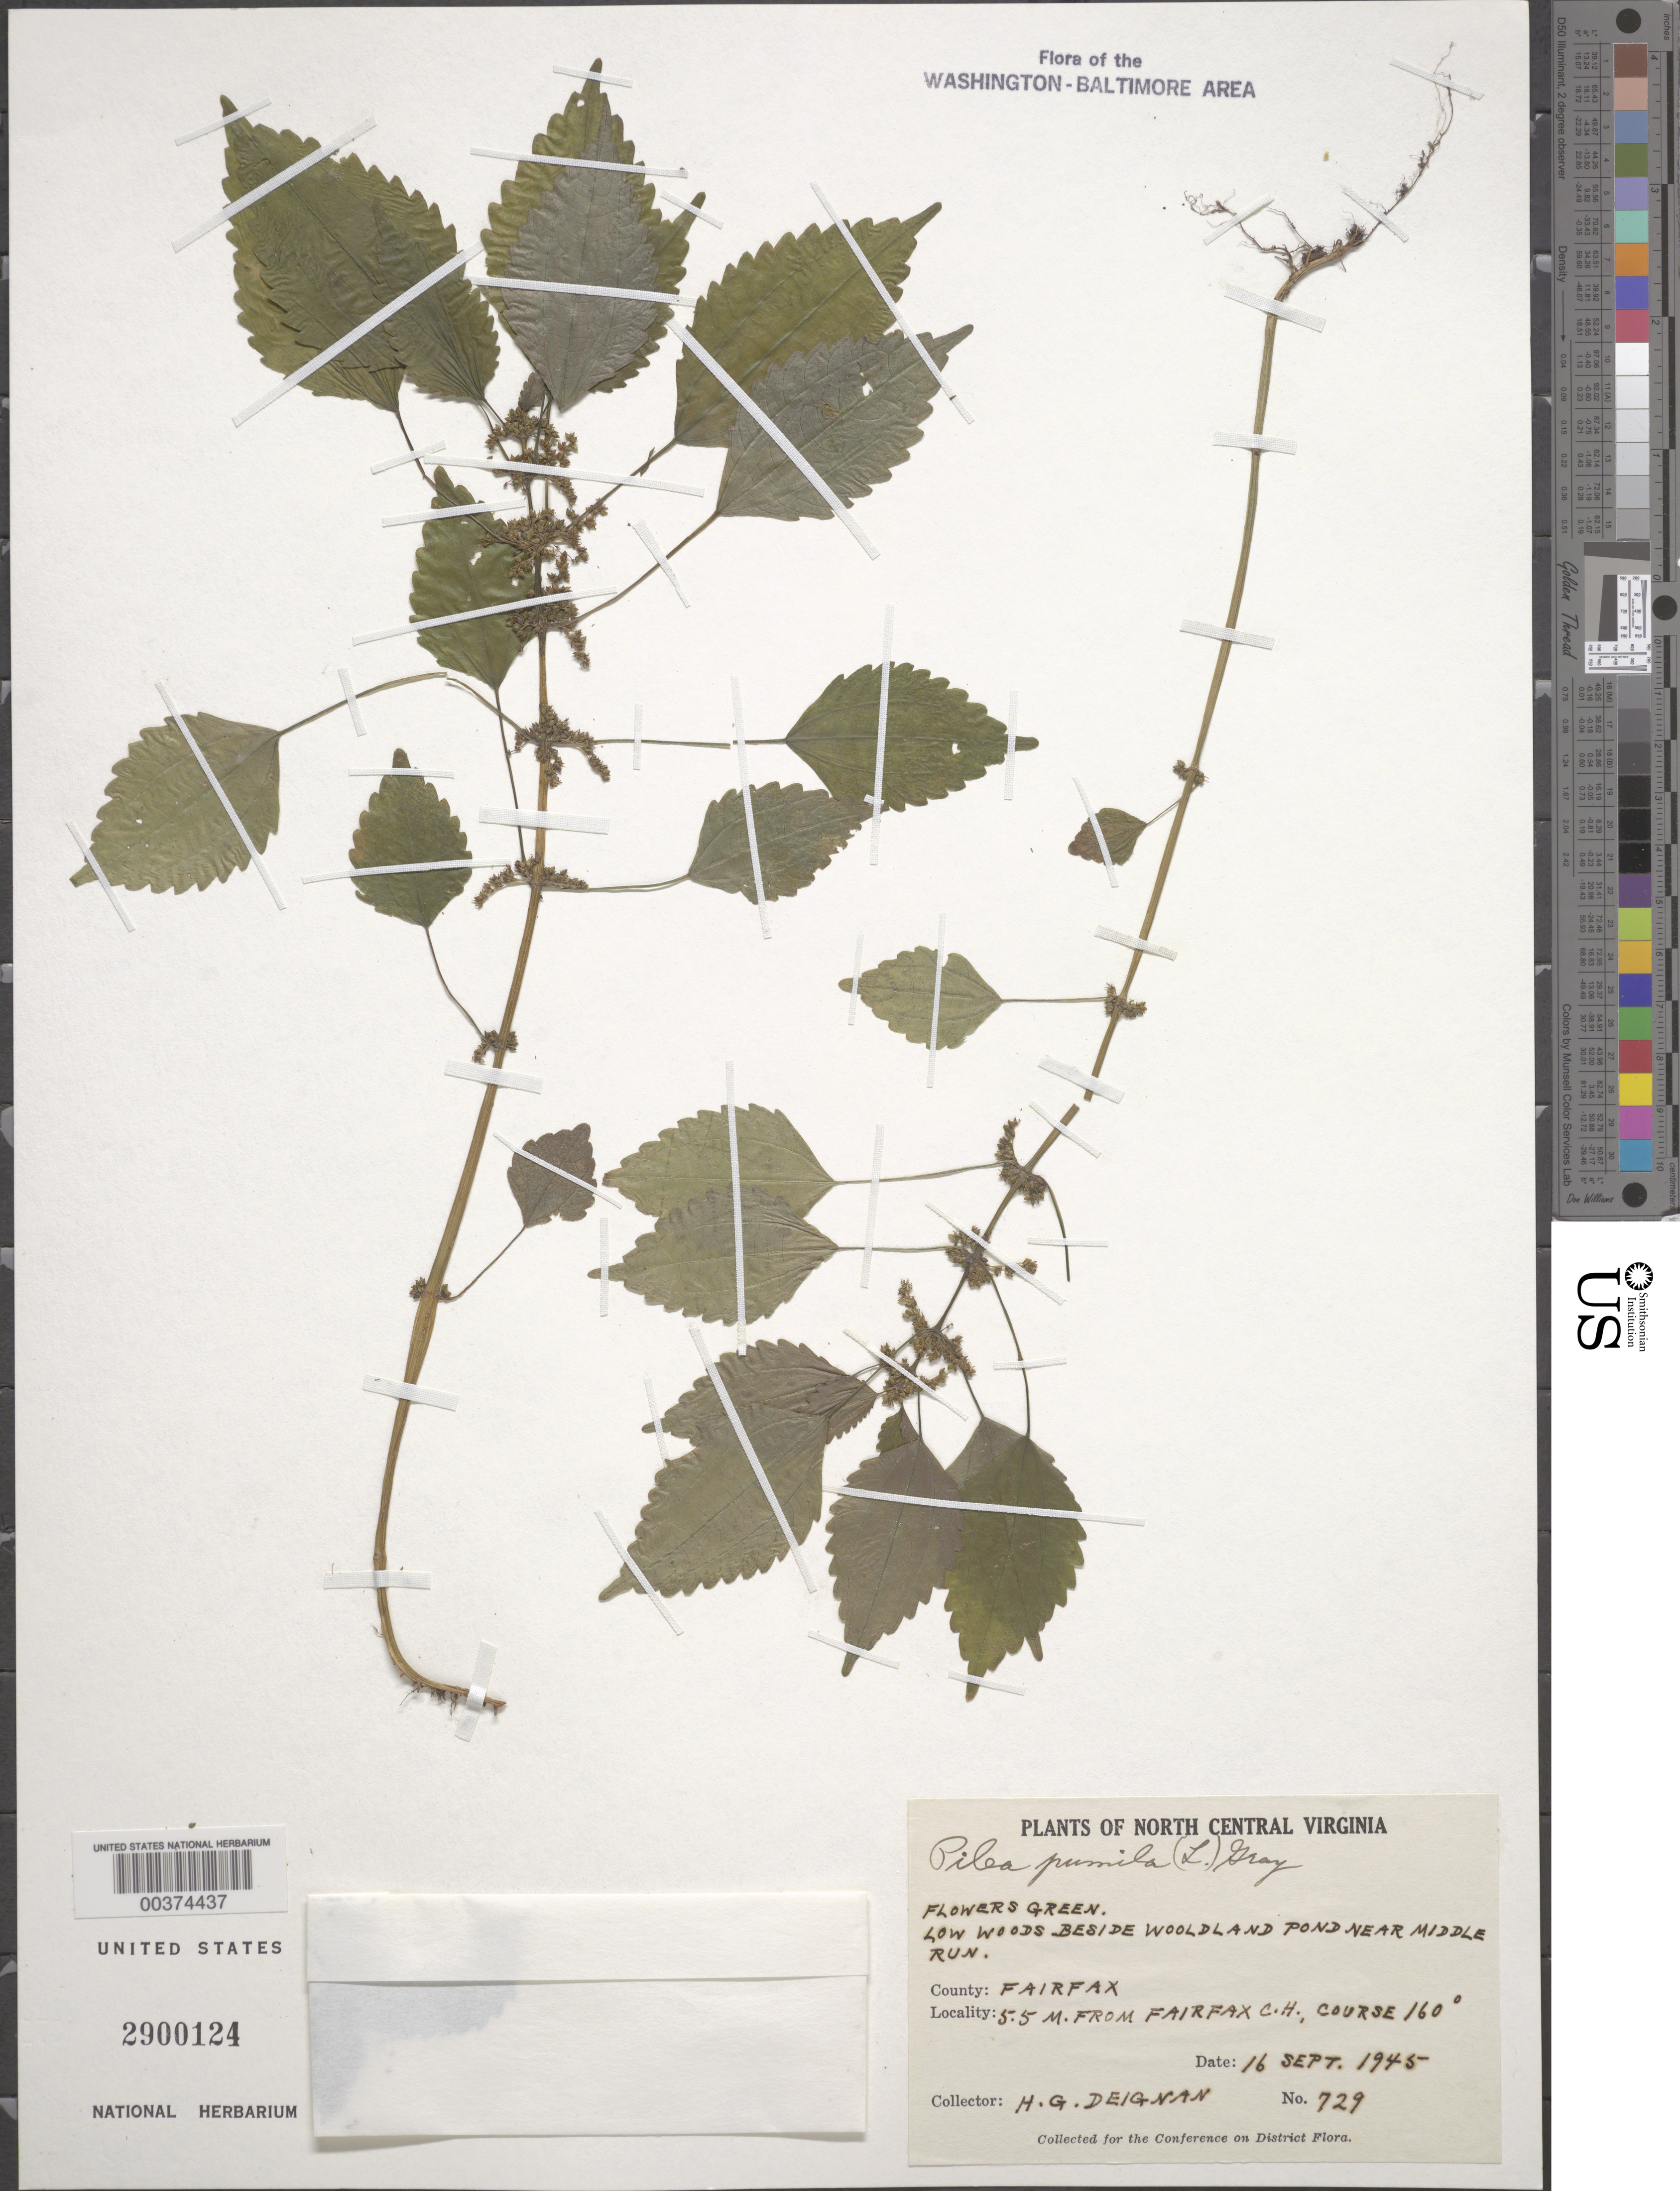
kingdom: Plantae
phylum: Tracheophyta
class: Magnoliopsida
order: Rosales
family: Urticaceae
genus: Pilea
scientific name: Pilea pumila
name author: (L.) A. Gray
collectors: H. Deignan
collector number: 729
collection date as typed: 16 Sep 1945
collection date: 1945-09-16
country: United States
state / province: Virginia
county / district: Fairfax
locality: Middle Run vicinity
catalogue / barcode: US 2900124